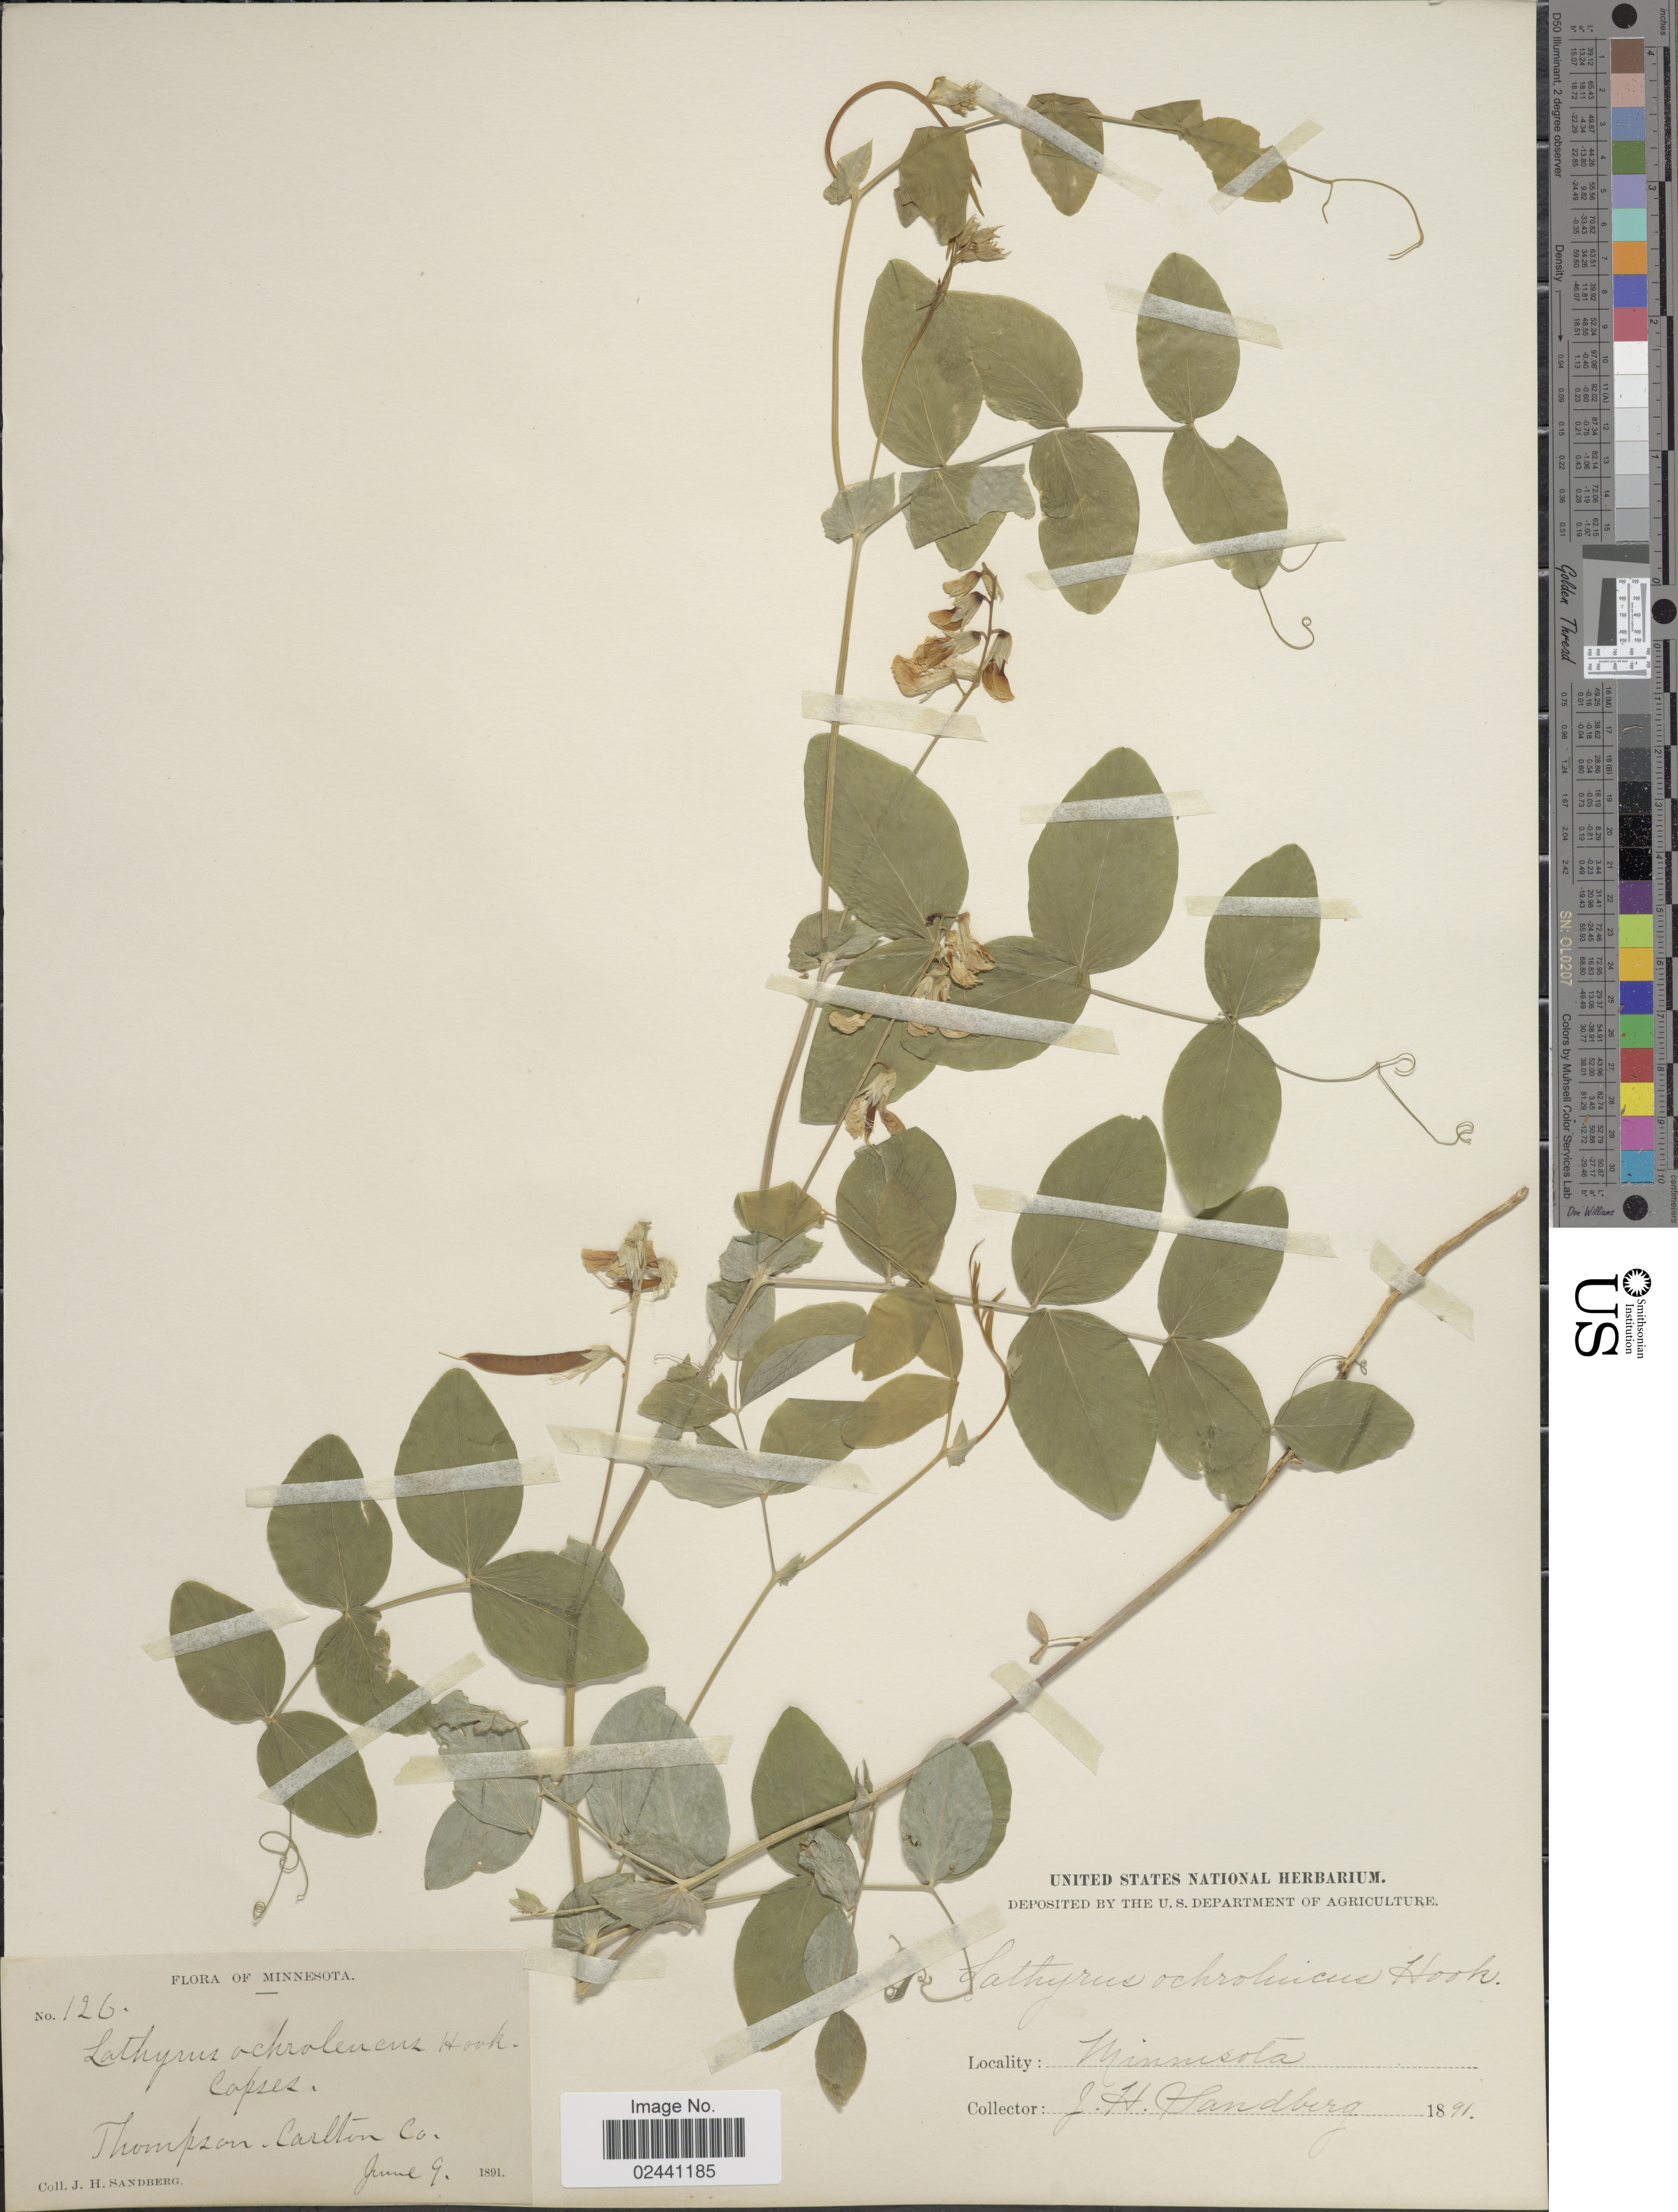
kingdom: Plantae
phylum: Tracheophyta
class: Magnoliopsida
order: Fabales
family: Fabaceae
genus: Lathyrus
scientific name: Lathyrus ochroleucus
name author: Hook.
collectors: J. H. Sandberg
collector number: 126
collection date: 1891-06-09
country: United States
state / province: Minnesota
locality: Thompson, Carlton Co.